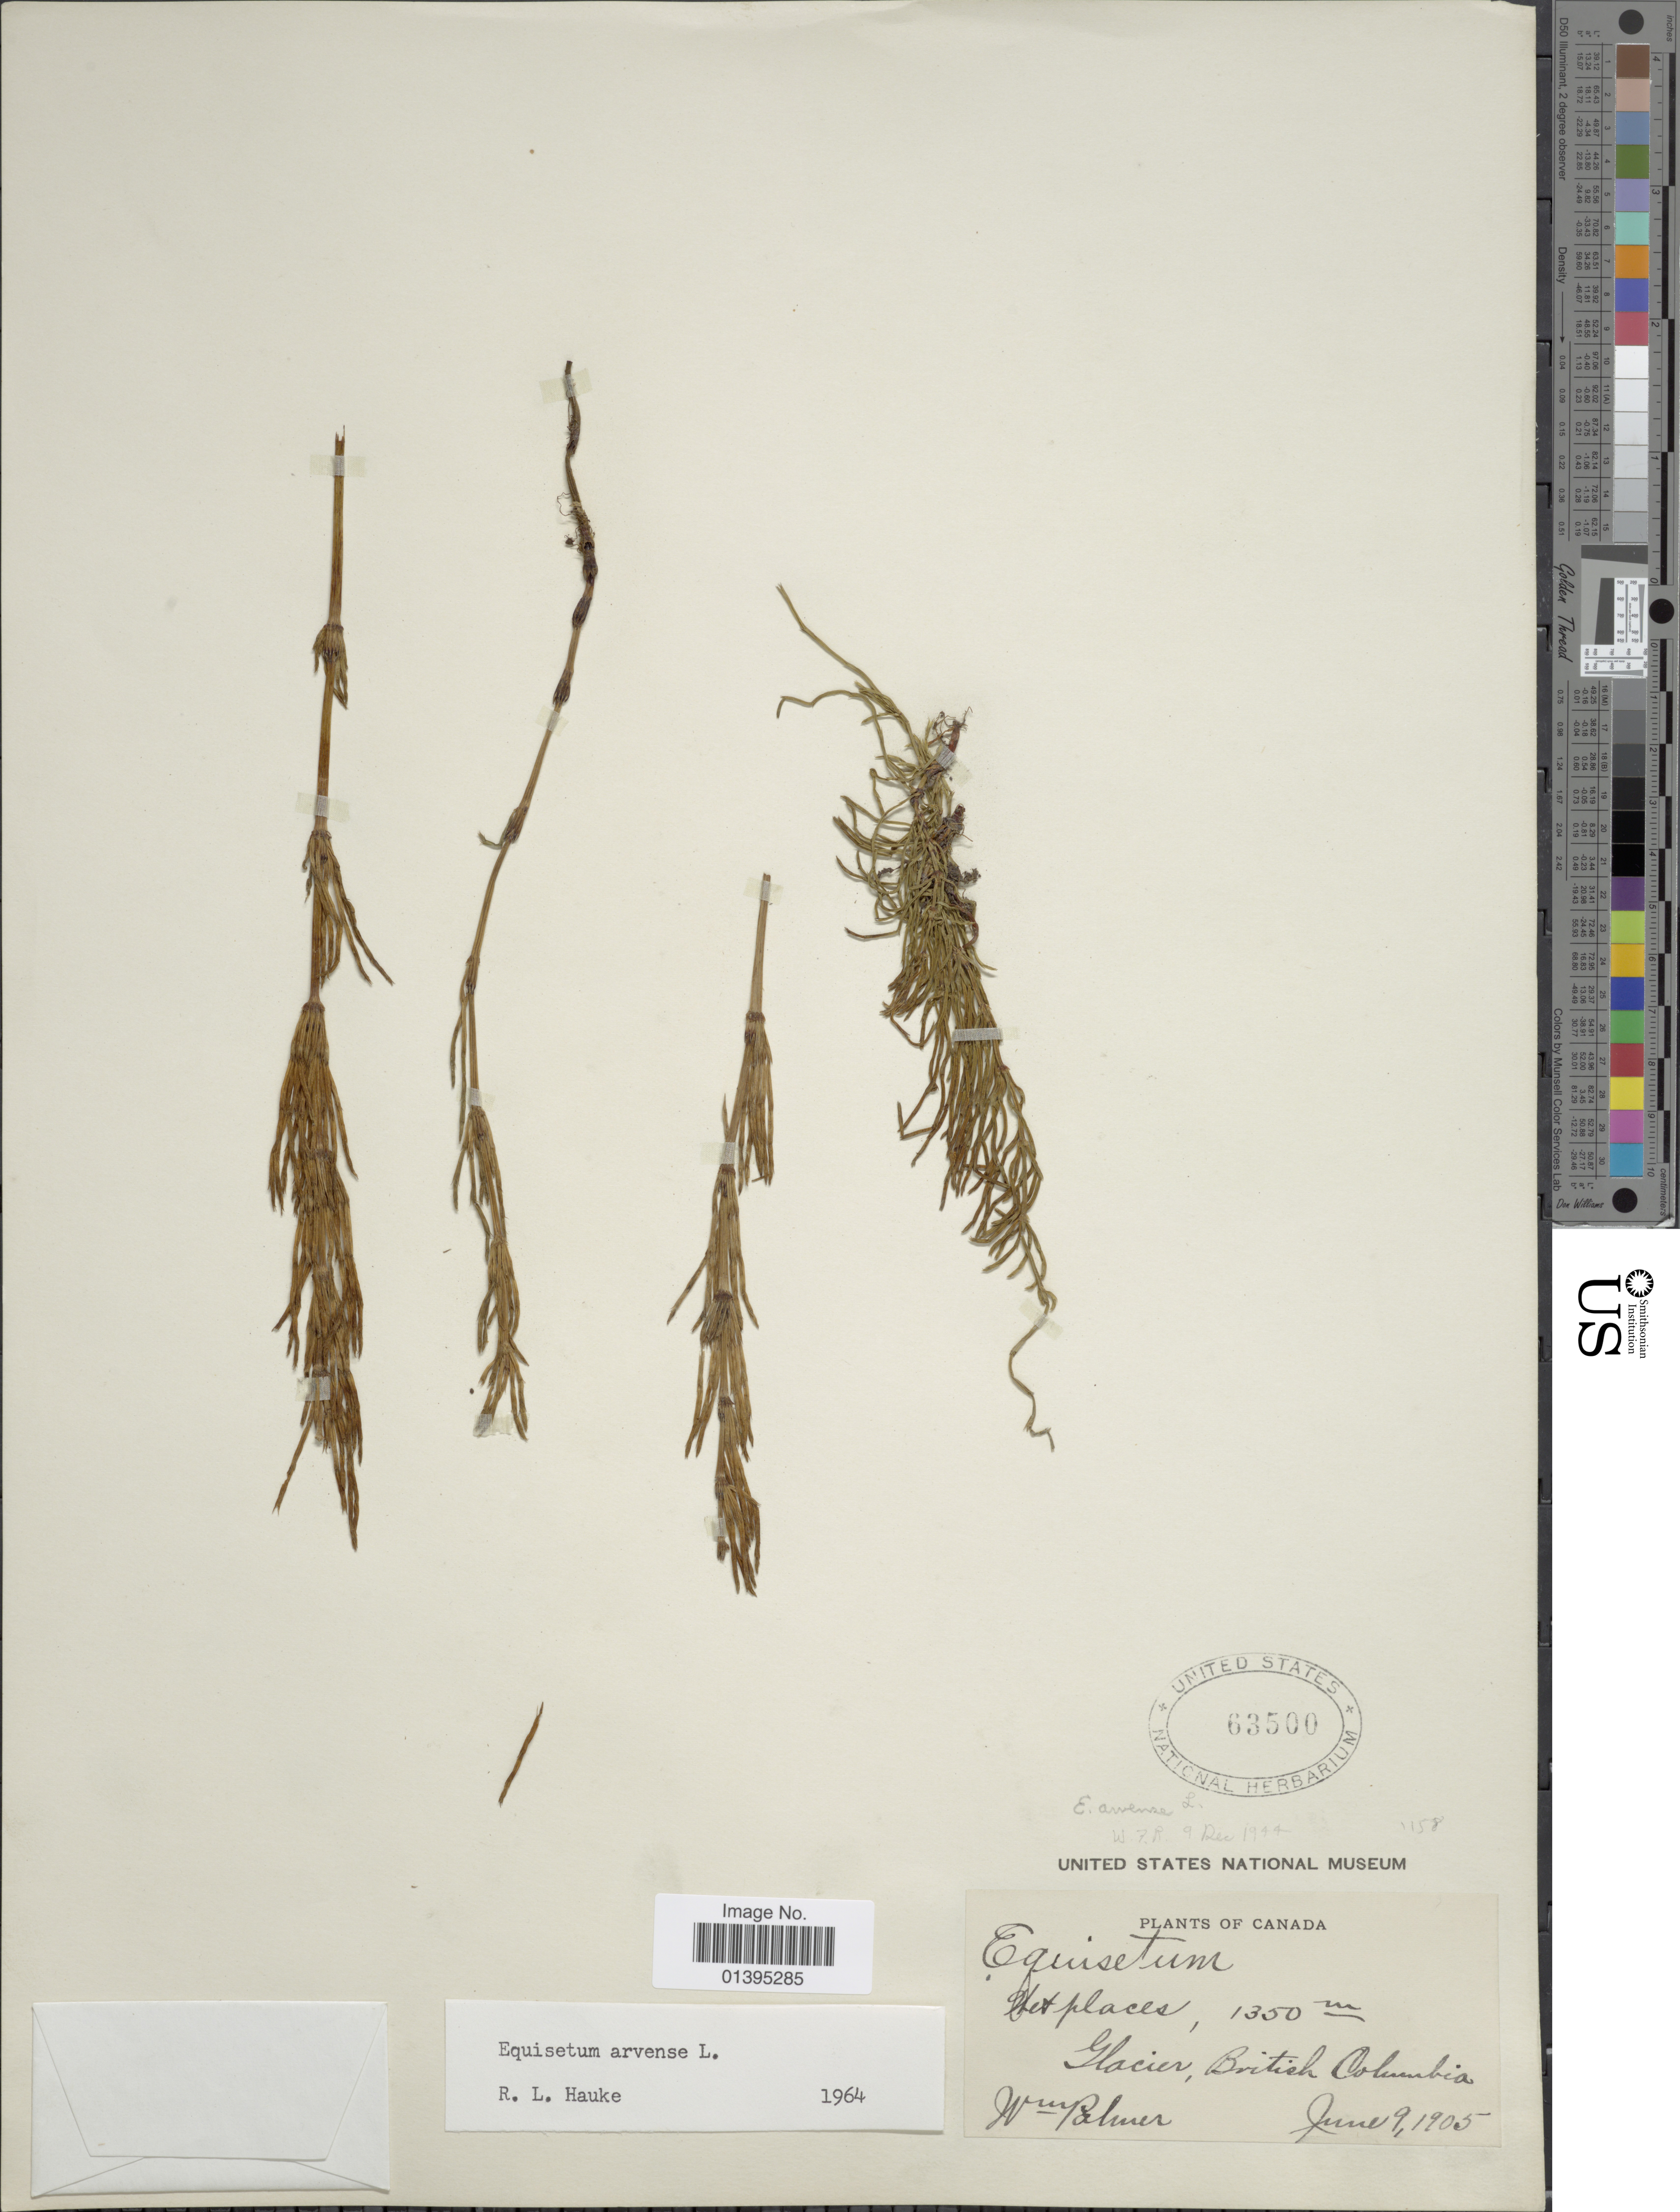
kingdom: Plantae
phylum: Tracheophyta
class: Polypodiopsida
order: Equisetales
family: Equisetaceae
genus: Equisetum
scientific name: Equisetum arvense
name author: L.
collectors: W. Palmer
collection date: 1905-06-09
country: Canada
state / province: British Columbia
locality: Glacier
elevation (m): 1300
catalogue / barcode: US 63500